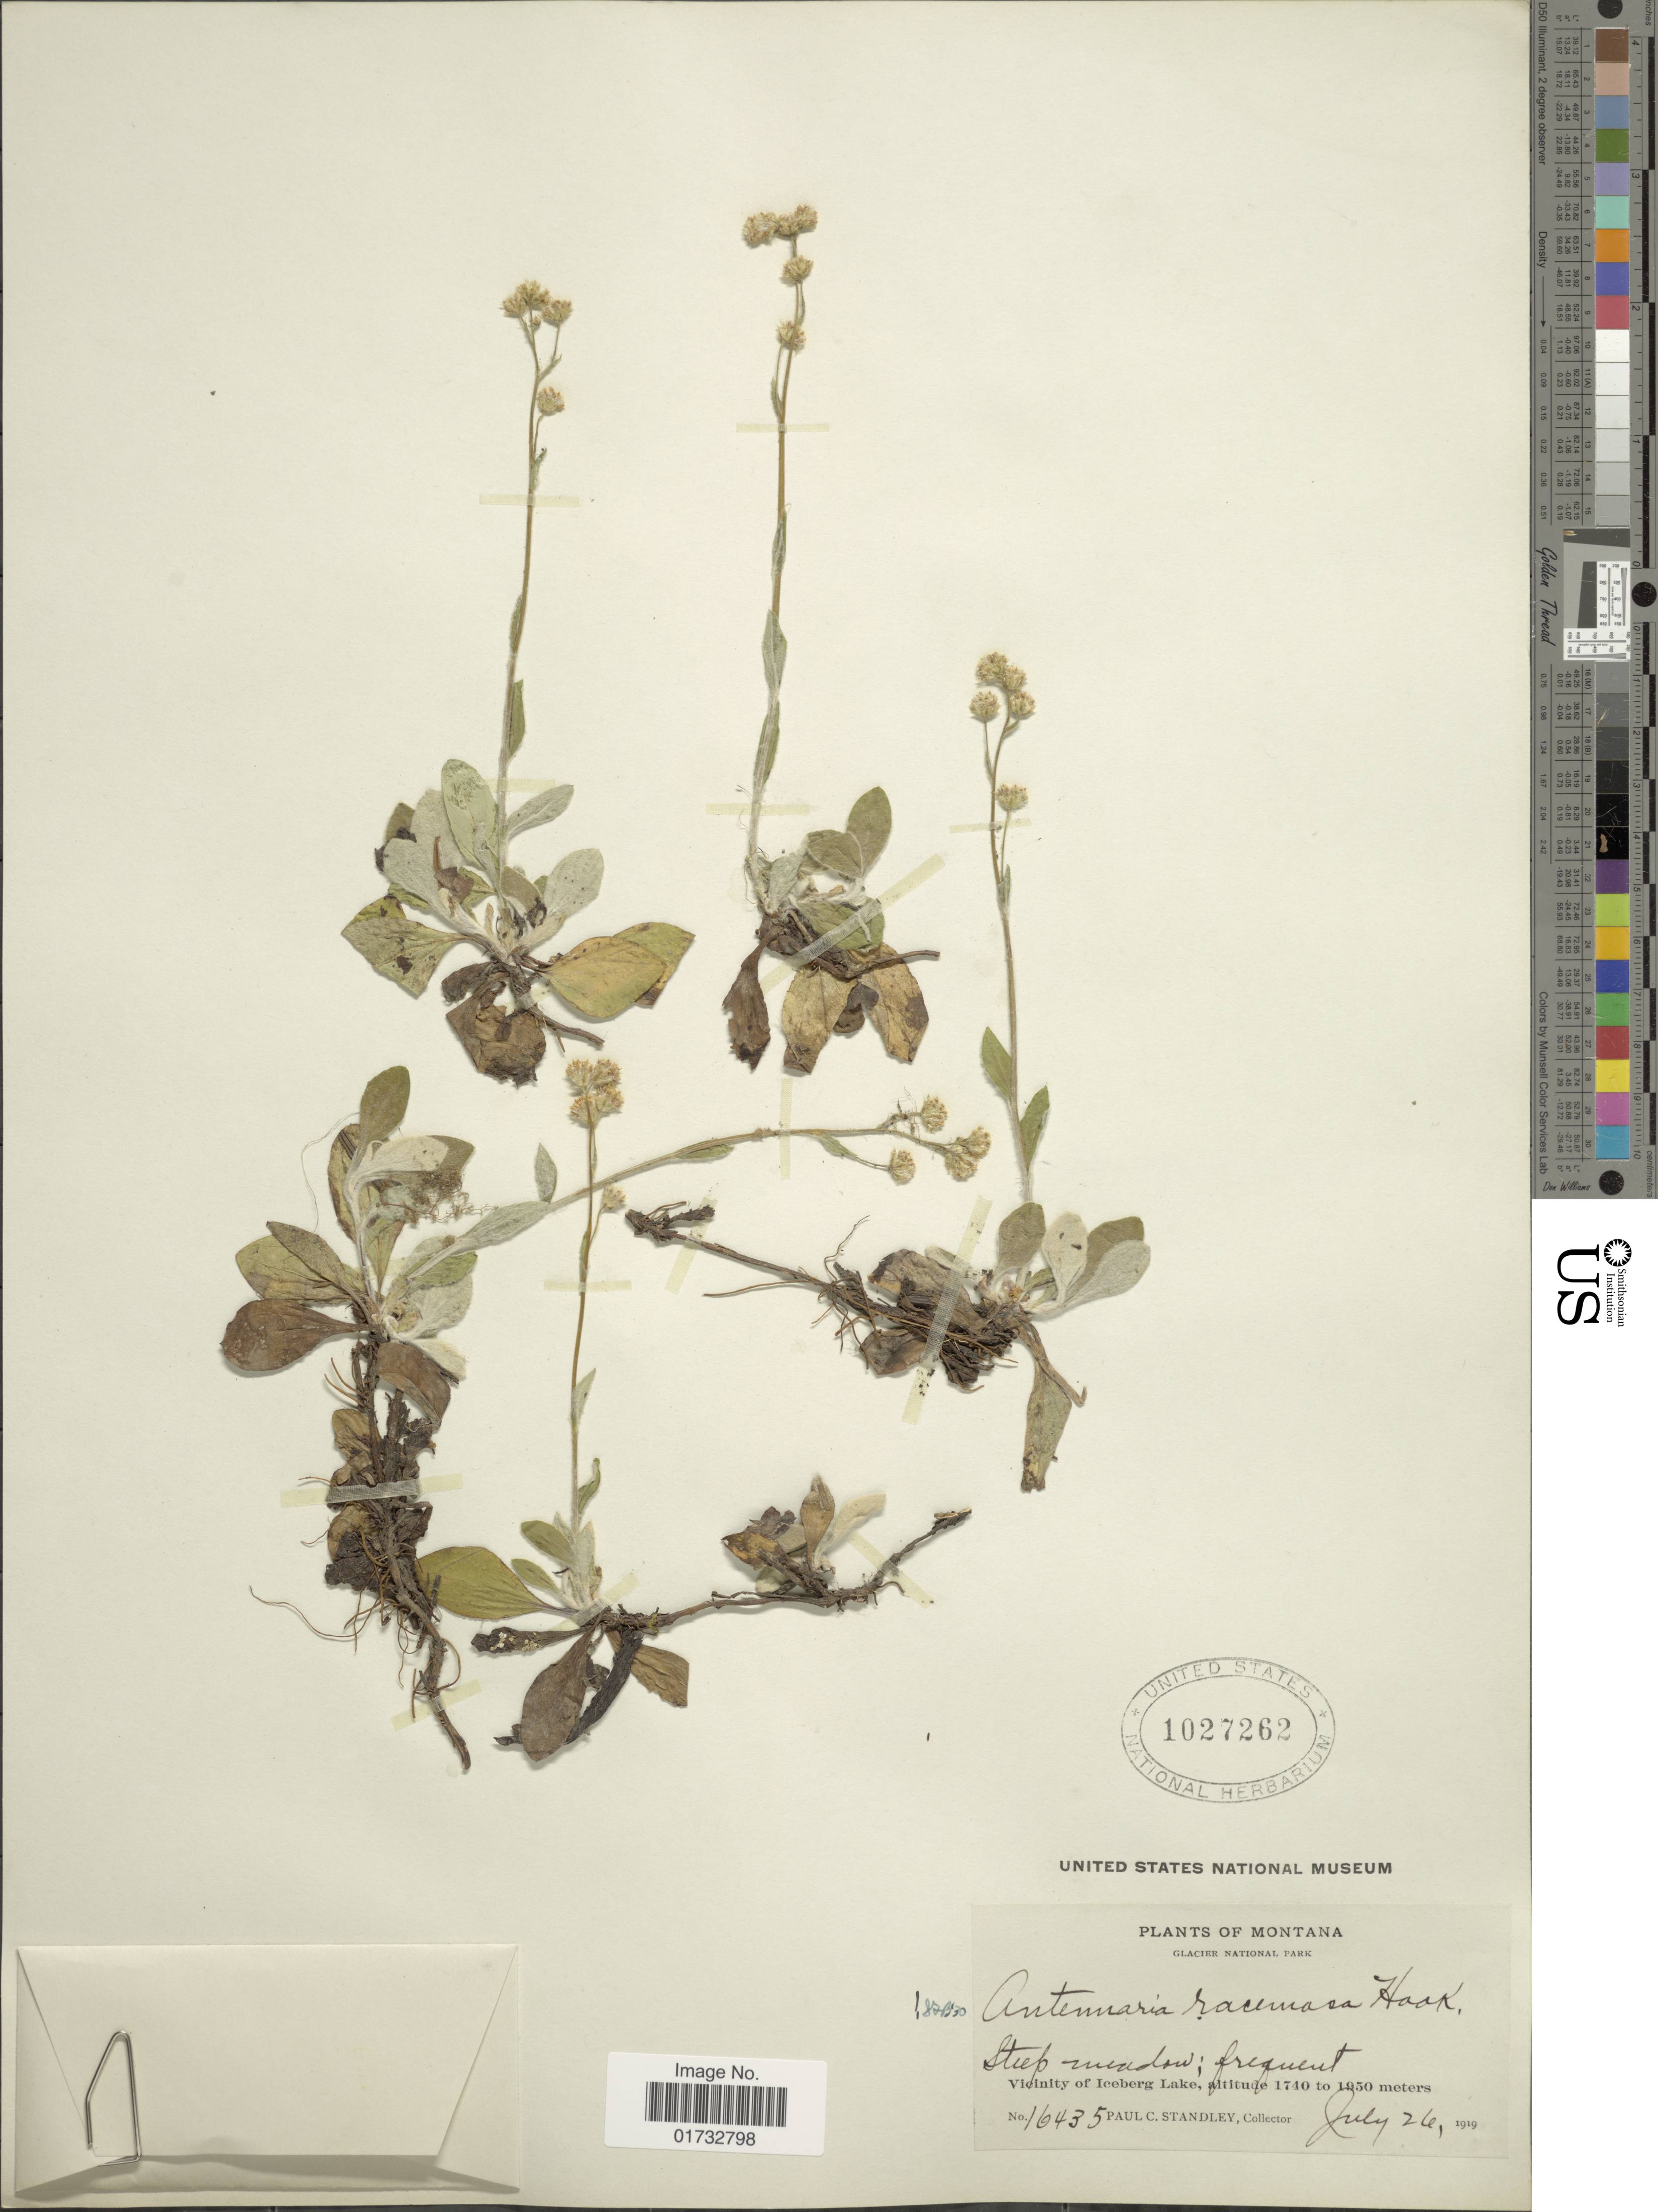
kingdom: Plantae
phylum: Tracheophyta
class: Magnoliopsida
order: Asterales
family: Asteraceae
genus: Antennaria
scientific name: Antennaria racemosa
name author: Hook.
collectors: P. C. Standley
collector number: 16435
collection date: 1919-07-26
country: United States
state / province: Montana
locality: Glacier National Park. Vicinity of Iceberg Lake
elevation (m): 1740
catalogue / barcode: US 1027262